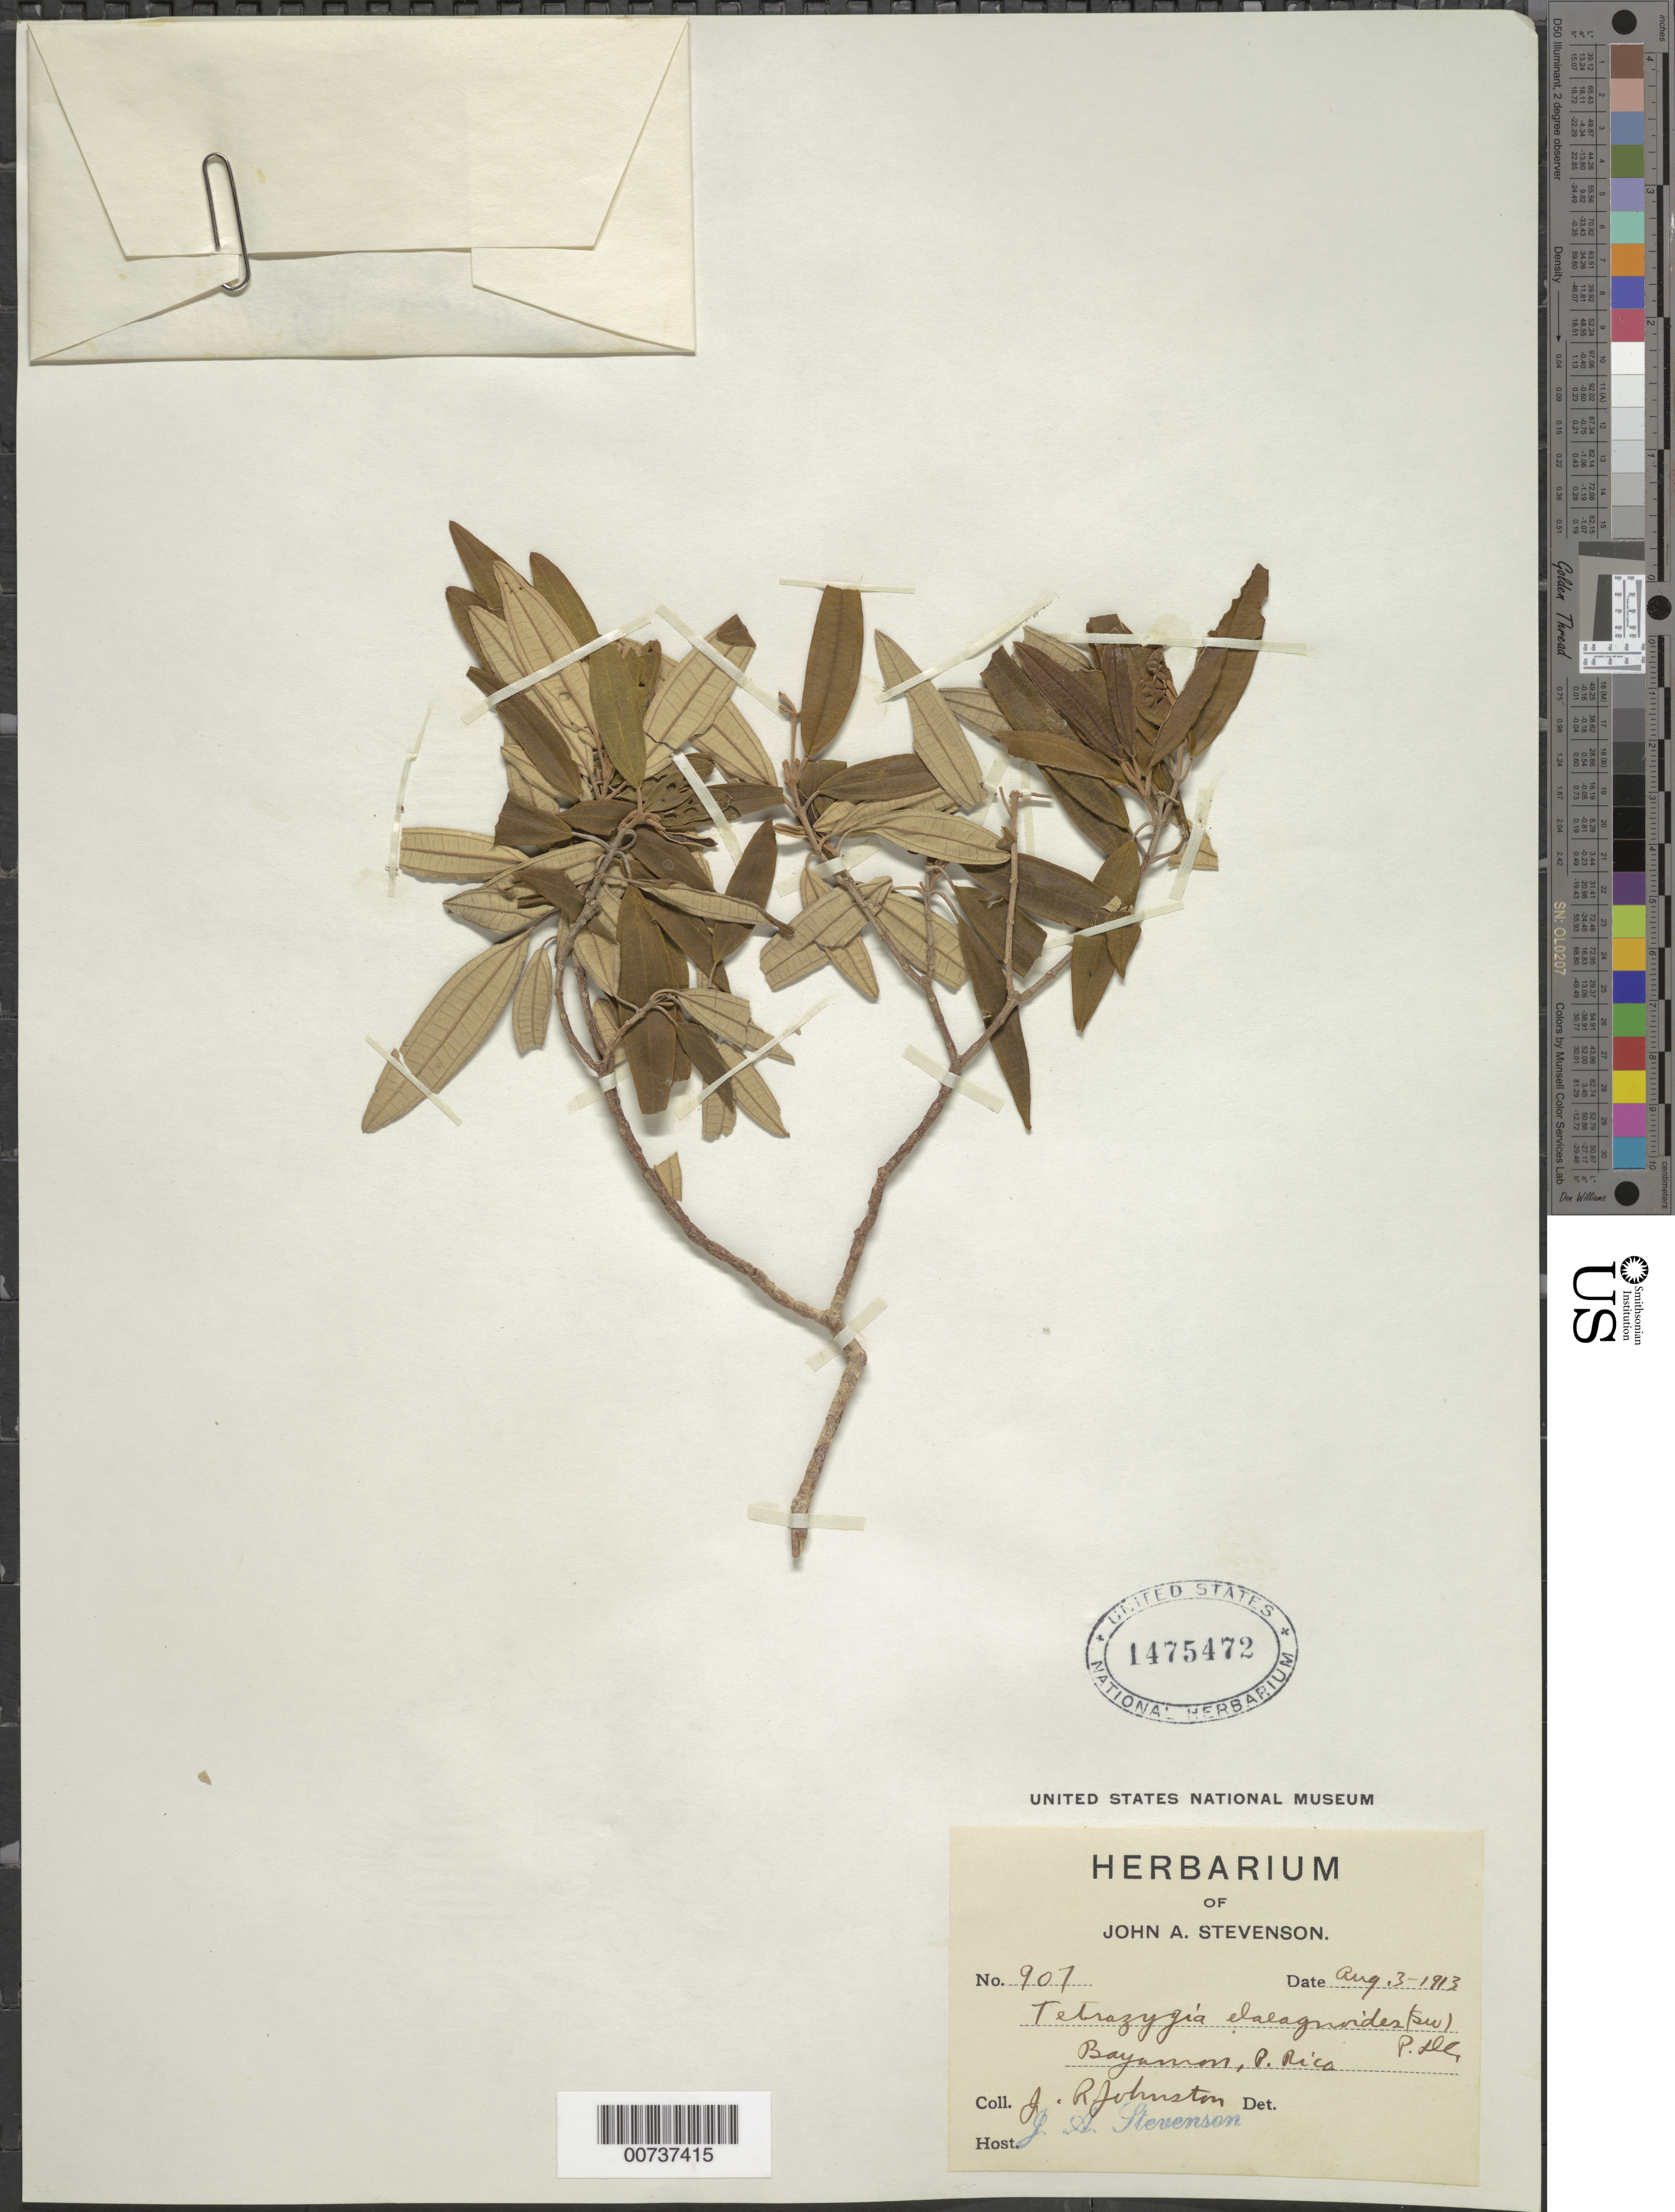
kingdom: Plantae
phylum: Tracheophyta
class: Magnoliopsida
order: Myrtales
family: Melastomataceae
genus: Miconia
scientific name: Miconia elaeagnoides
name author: (Sw.) Griseb.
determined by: Judd, Walter S.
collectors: J. Stevenson & J. Johnston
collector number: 907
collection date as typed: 03 Aug 1913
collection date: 1913-08-03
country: Puerto Rico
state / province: Bayamón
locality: Bayamón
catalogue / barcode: US 1475472